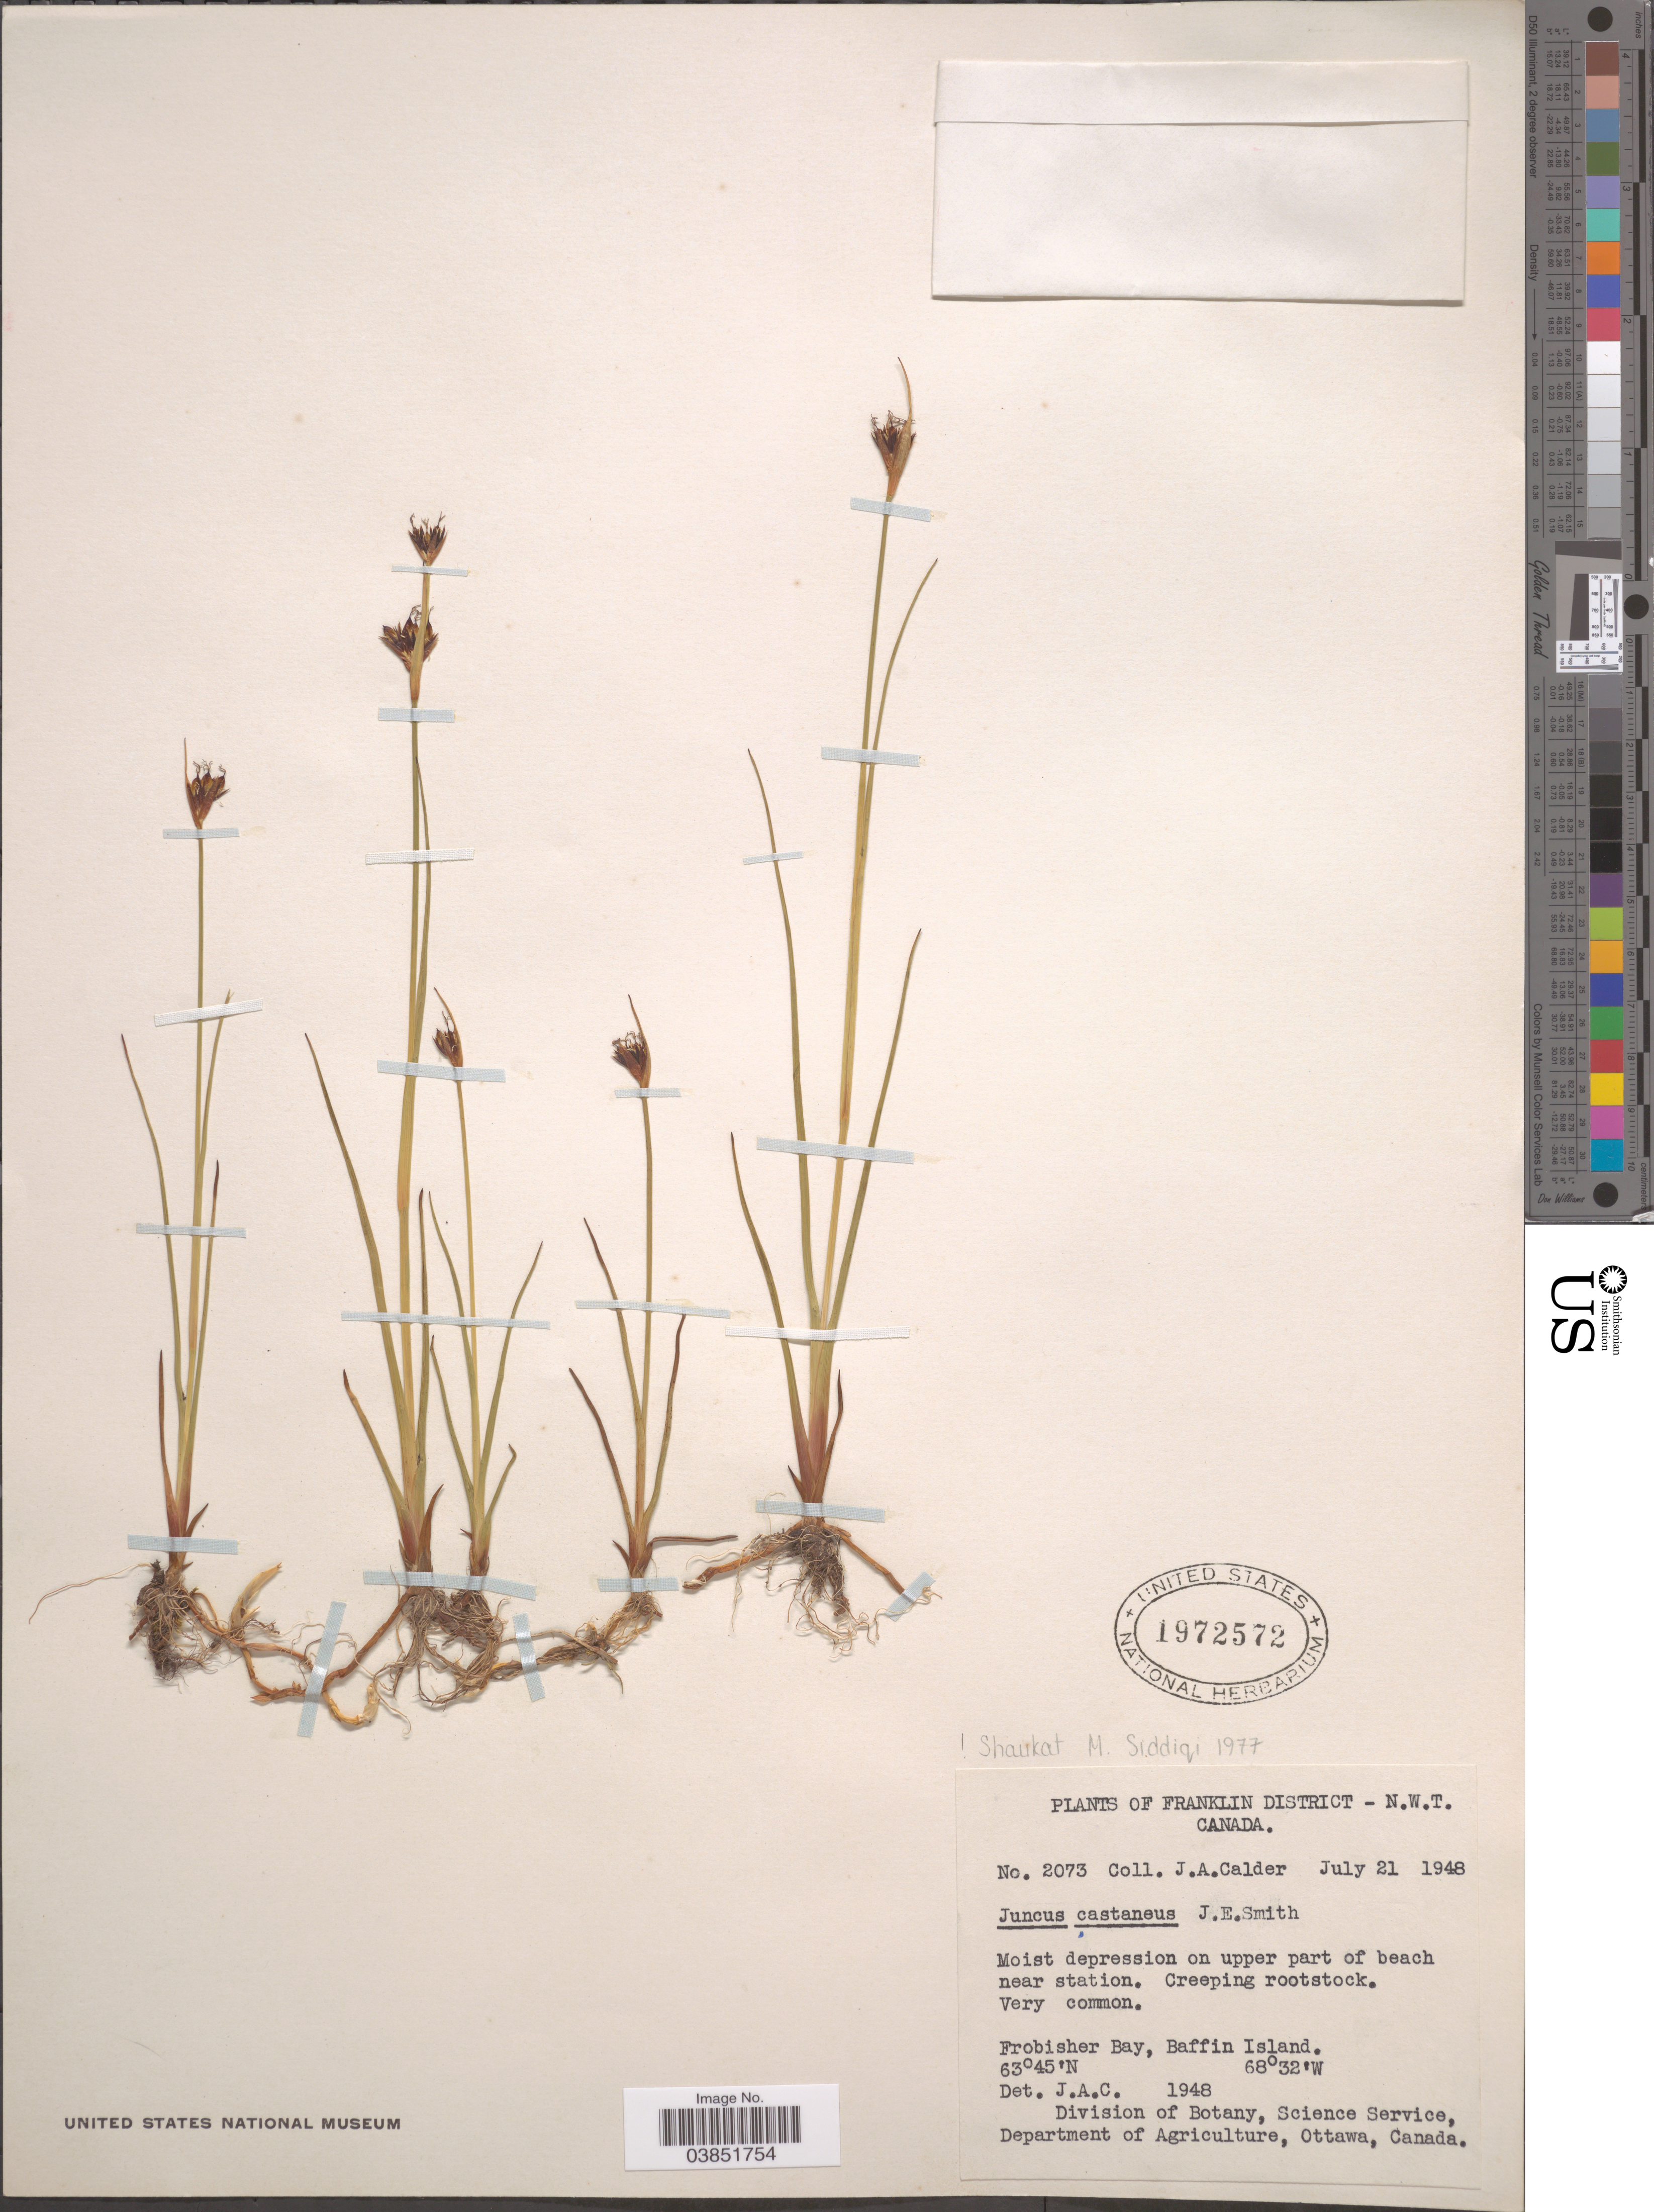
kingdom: Plantae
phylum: Tracheophyta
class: Liliopsida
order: Poales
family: Juncaceae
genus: Juncus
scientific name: Juncus castaneus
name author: Sm.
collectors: J. A. Calder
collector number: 2073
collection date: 1948-07-21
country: Canada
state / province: Northwest Territories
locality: Franklin District. Upper part of beach near station. Creeping rootstock. Frobisher Bay, Baffin Island.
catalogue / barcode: US 1972572